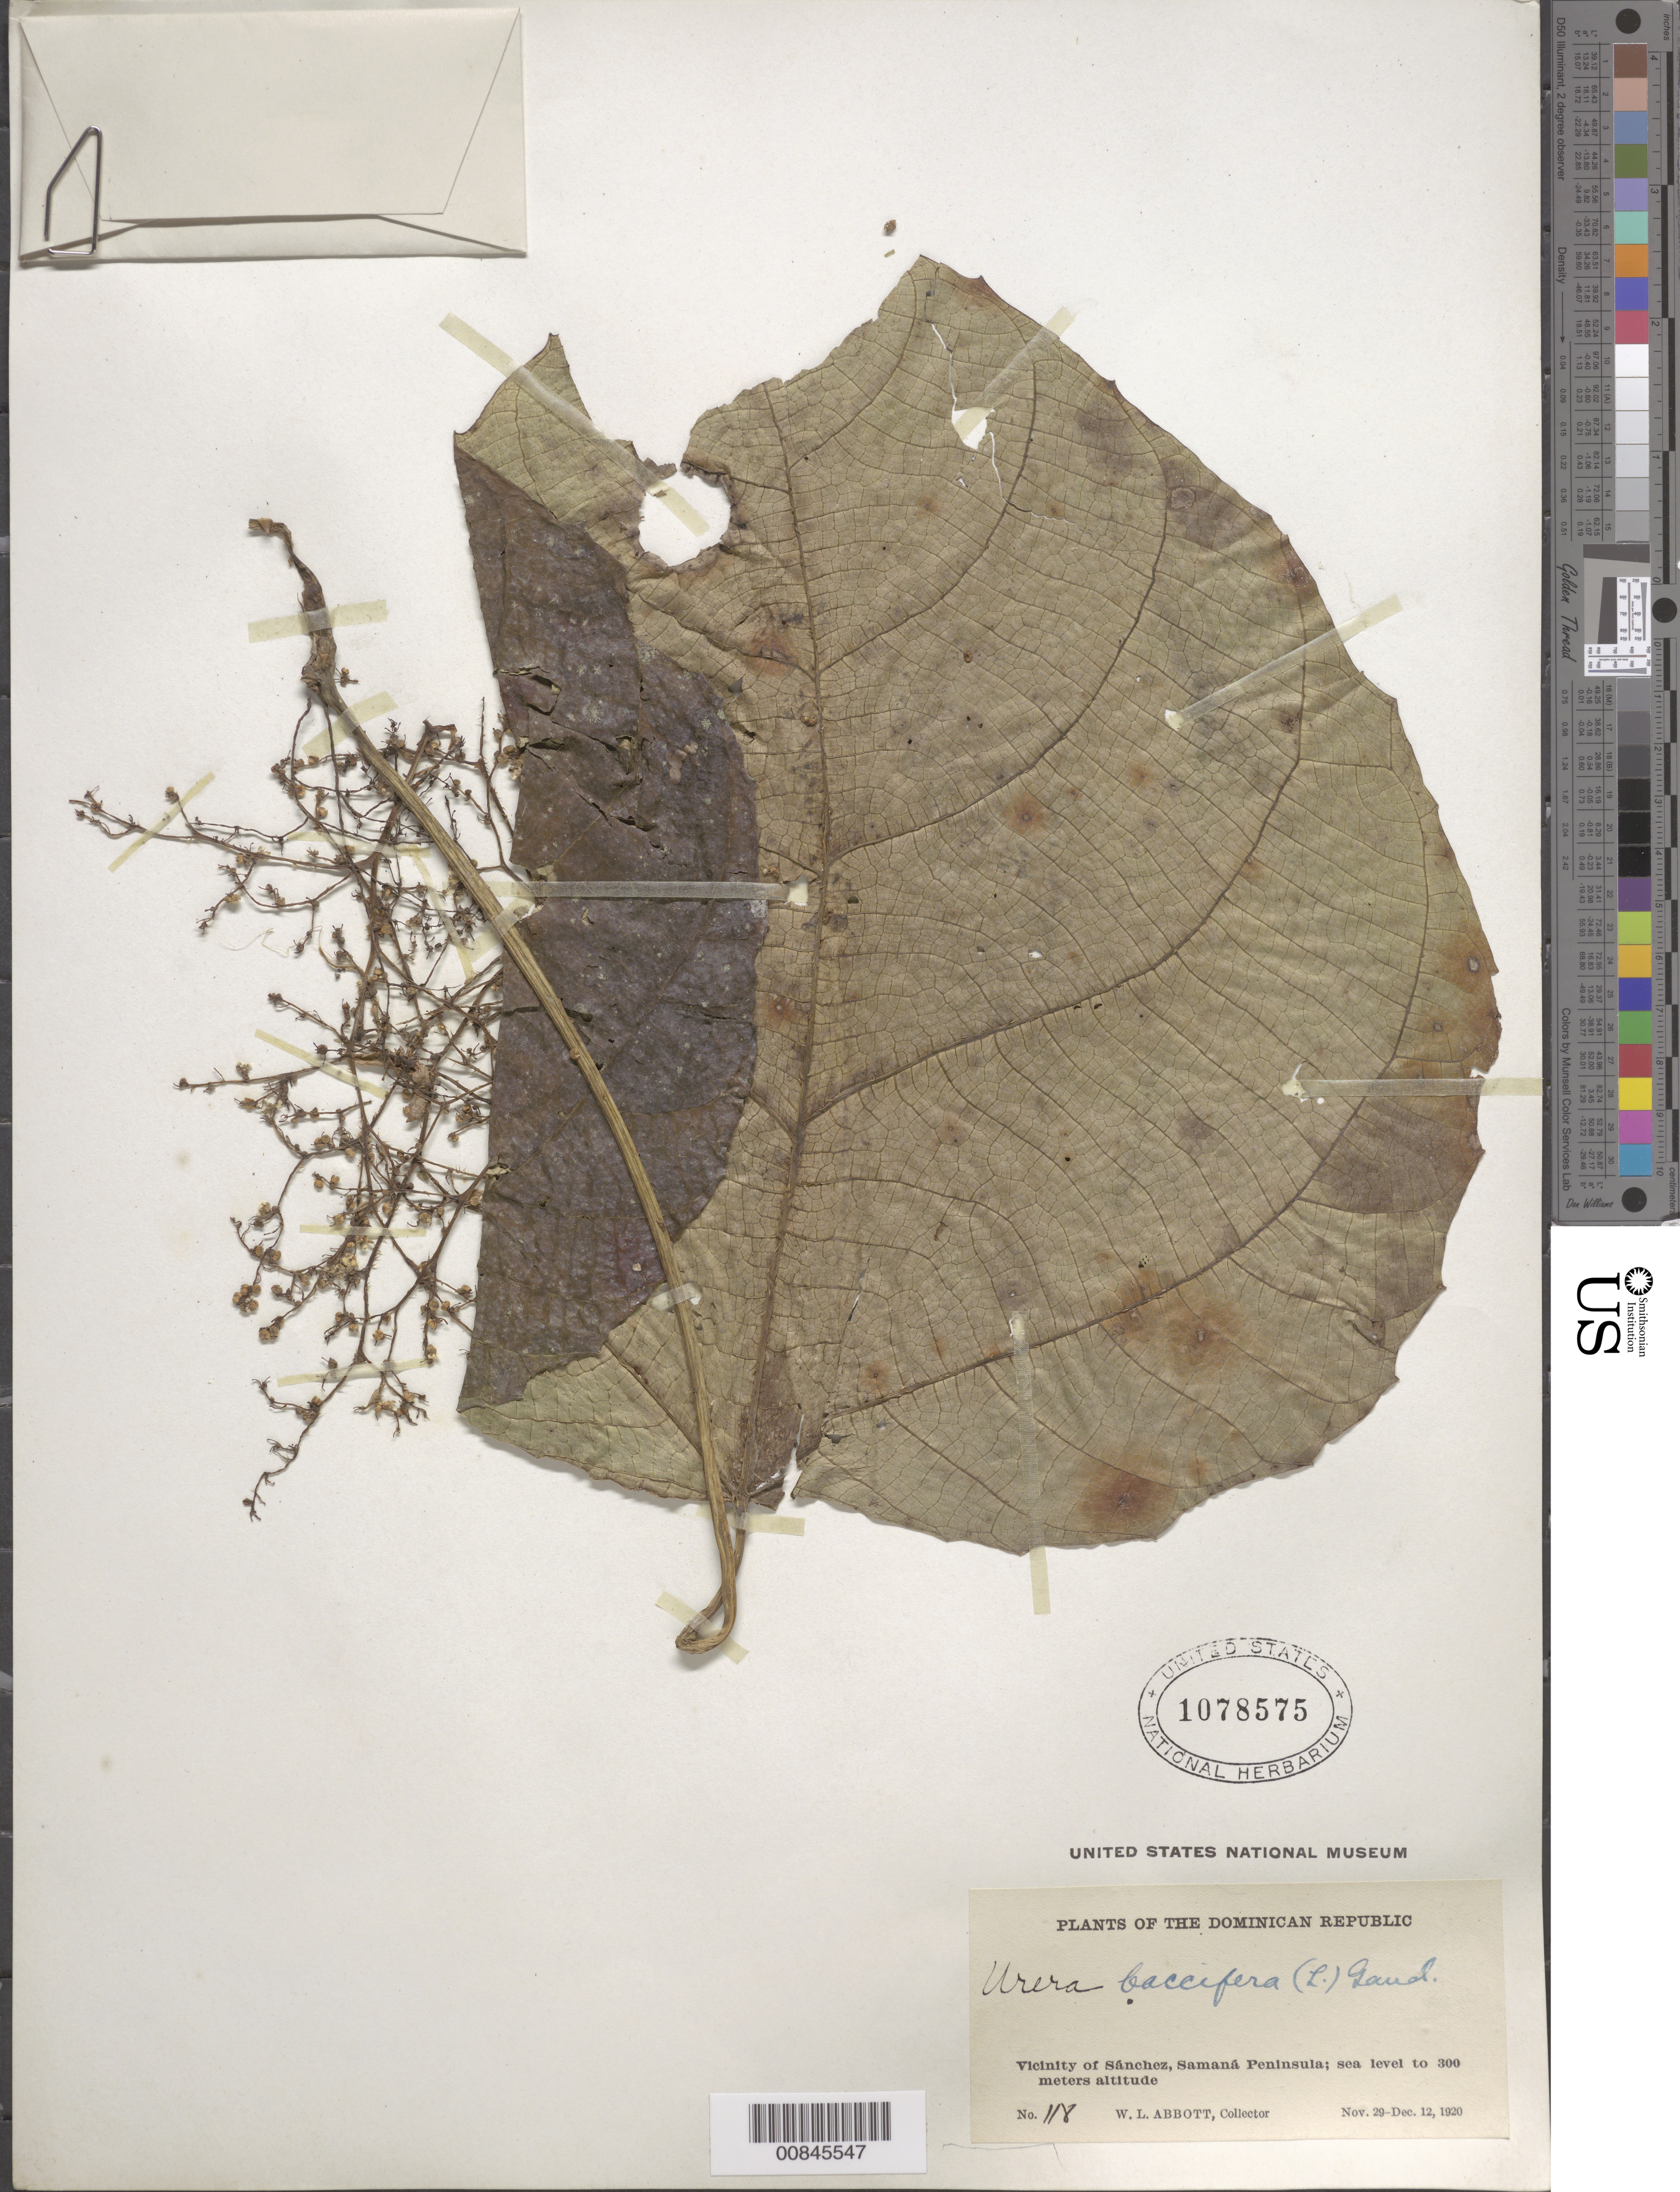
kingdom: Plantae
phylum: Tracheophyta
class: Magnoliopsida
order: Rosales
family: Urticaceae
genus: Urera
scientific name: Urera baccifera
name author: (L.) Gaudich. ex Wedd.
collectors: W. L. Abbott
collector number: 118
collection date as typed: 29 Nov 1920 to 12 Dec 1920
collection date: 1920-11-29/1920-12-12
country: Dominican Republic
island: Hispaniola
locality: Vicinity of Sánchez, Samaná Península.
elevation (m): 0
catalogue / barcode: US 1078575